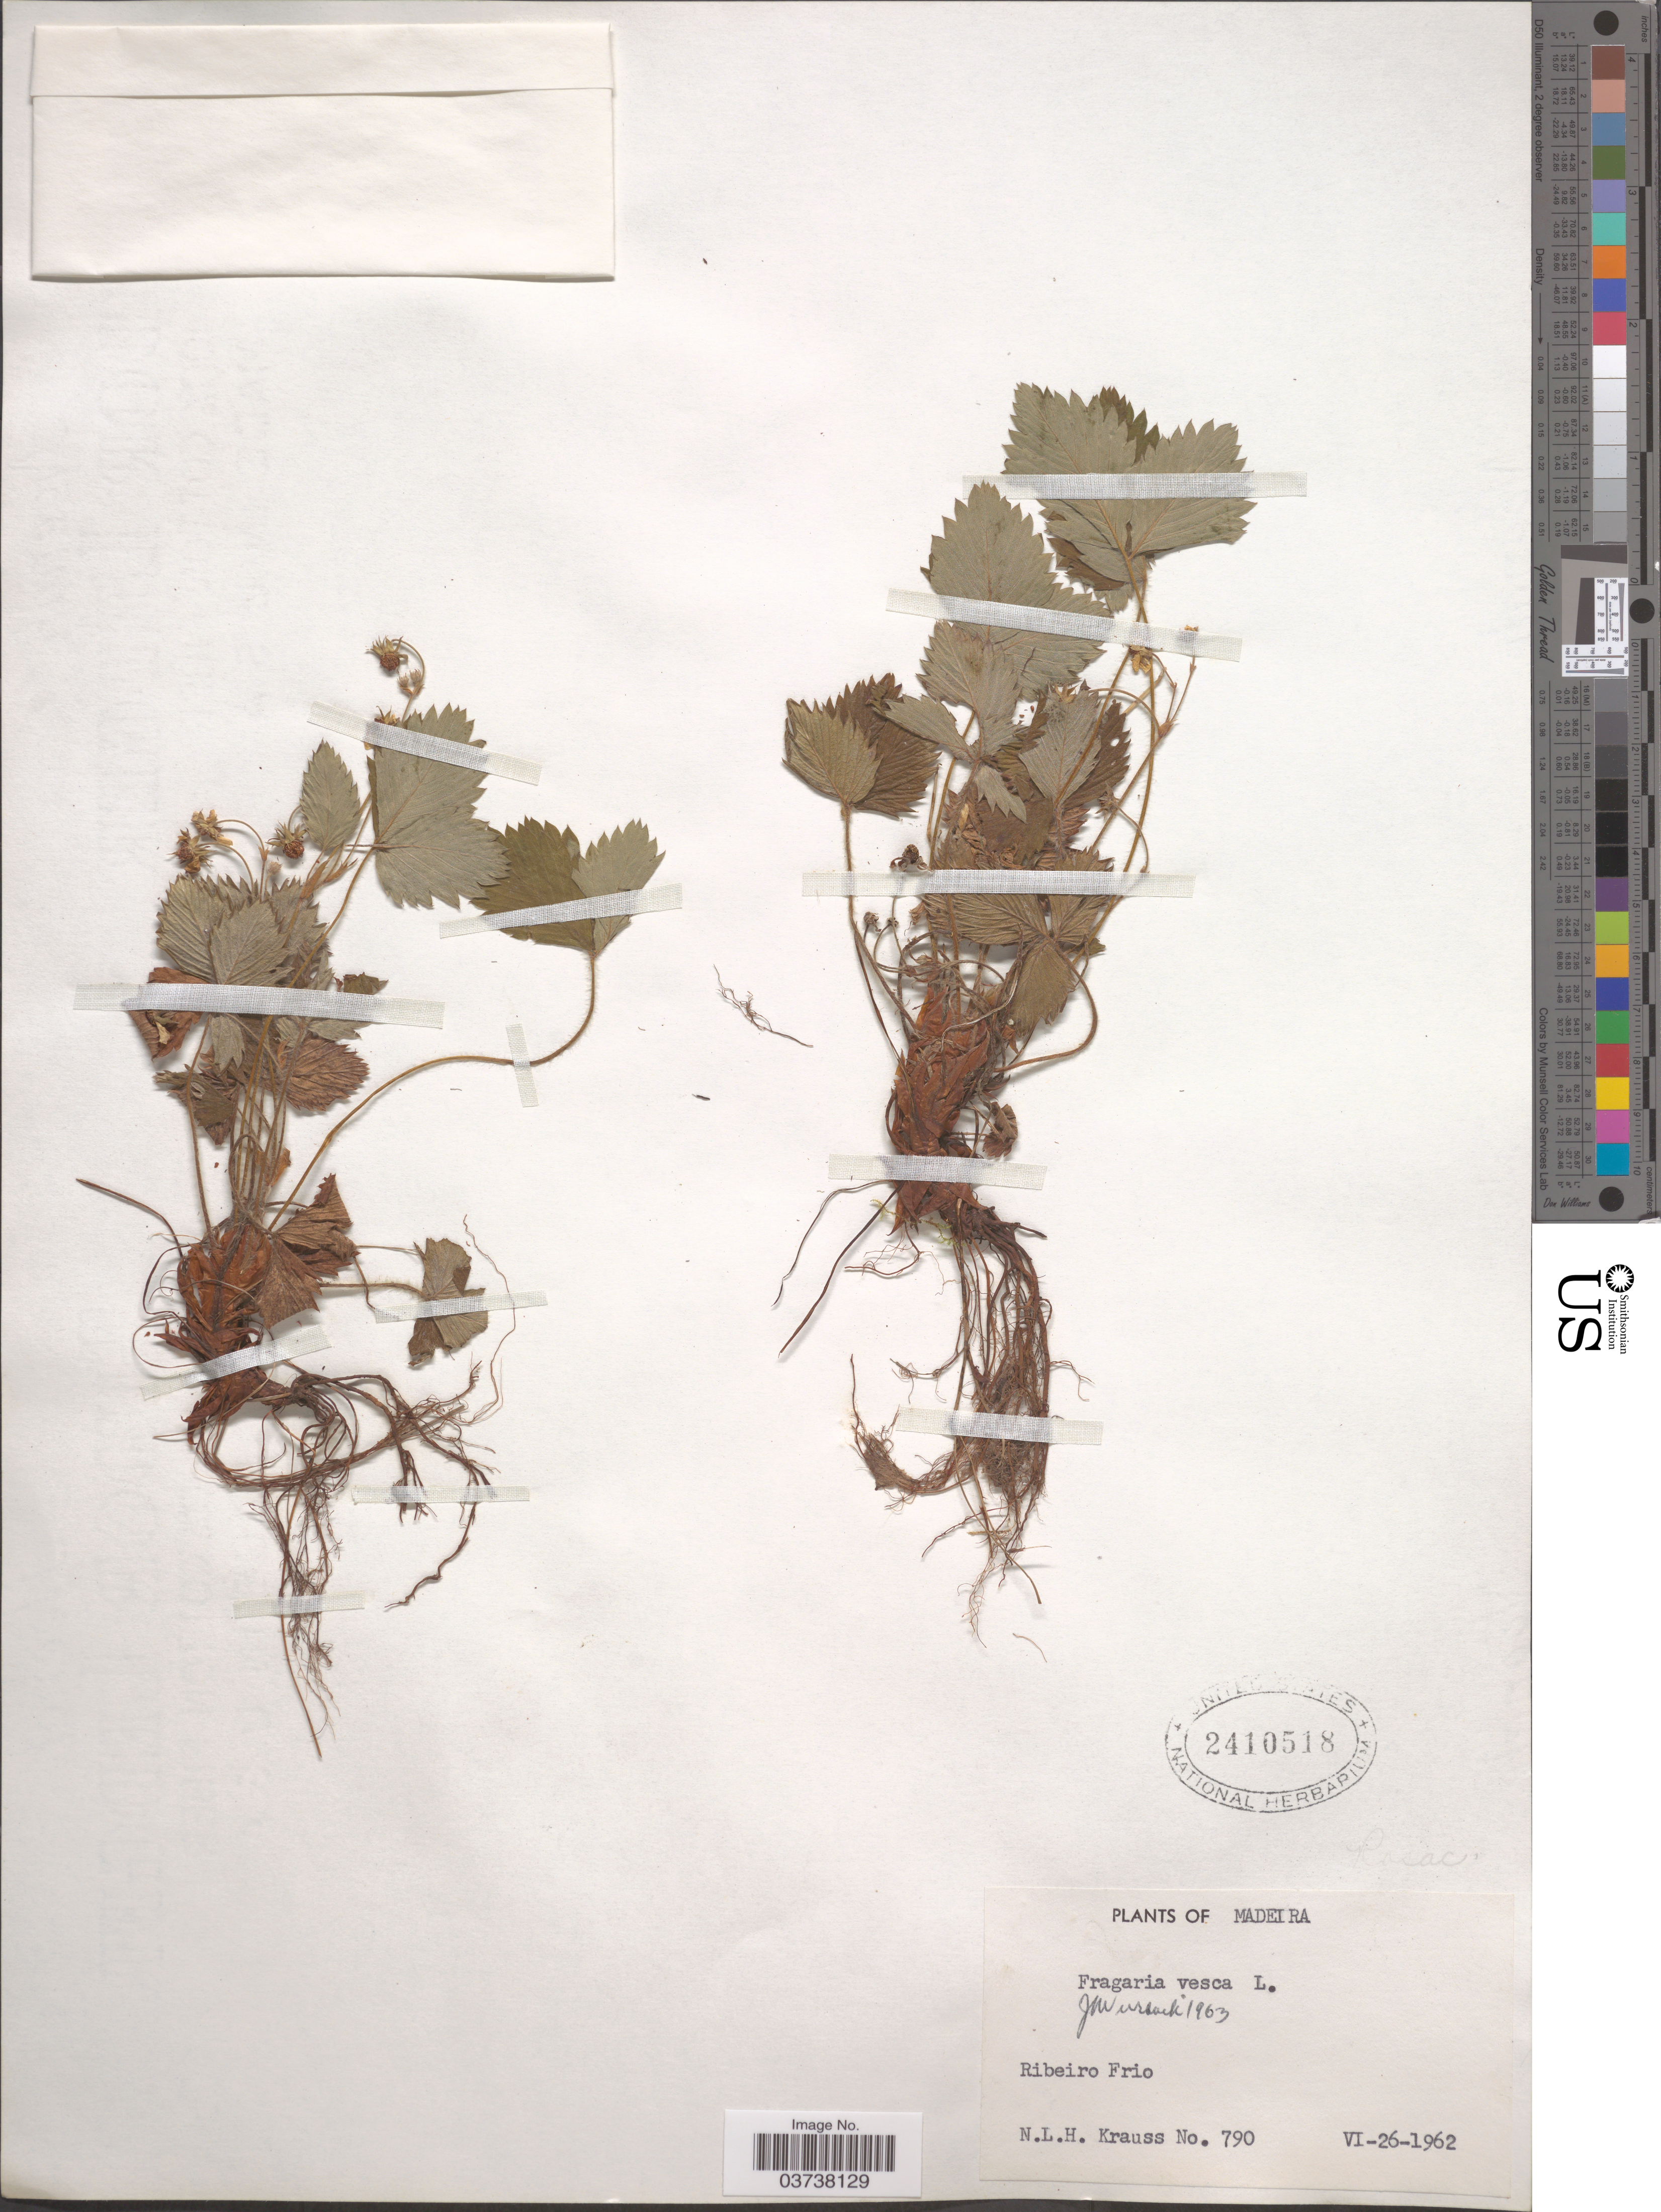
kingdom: Plantae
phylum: Tracheophyta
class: Magnoliopsida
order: Rosales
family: Rosaceae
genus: Fragaria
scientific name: Fragaria vesca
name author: L.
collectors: N. Krauss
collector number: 790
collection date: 1962-06-26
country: Portugal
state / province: Madeira (Aut. Reg.)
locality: Ribeiro Frio.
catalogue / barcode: US 2410518